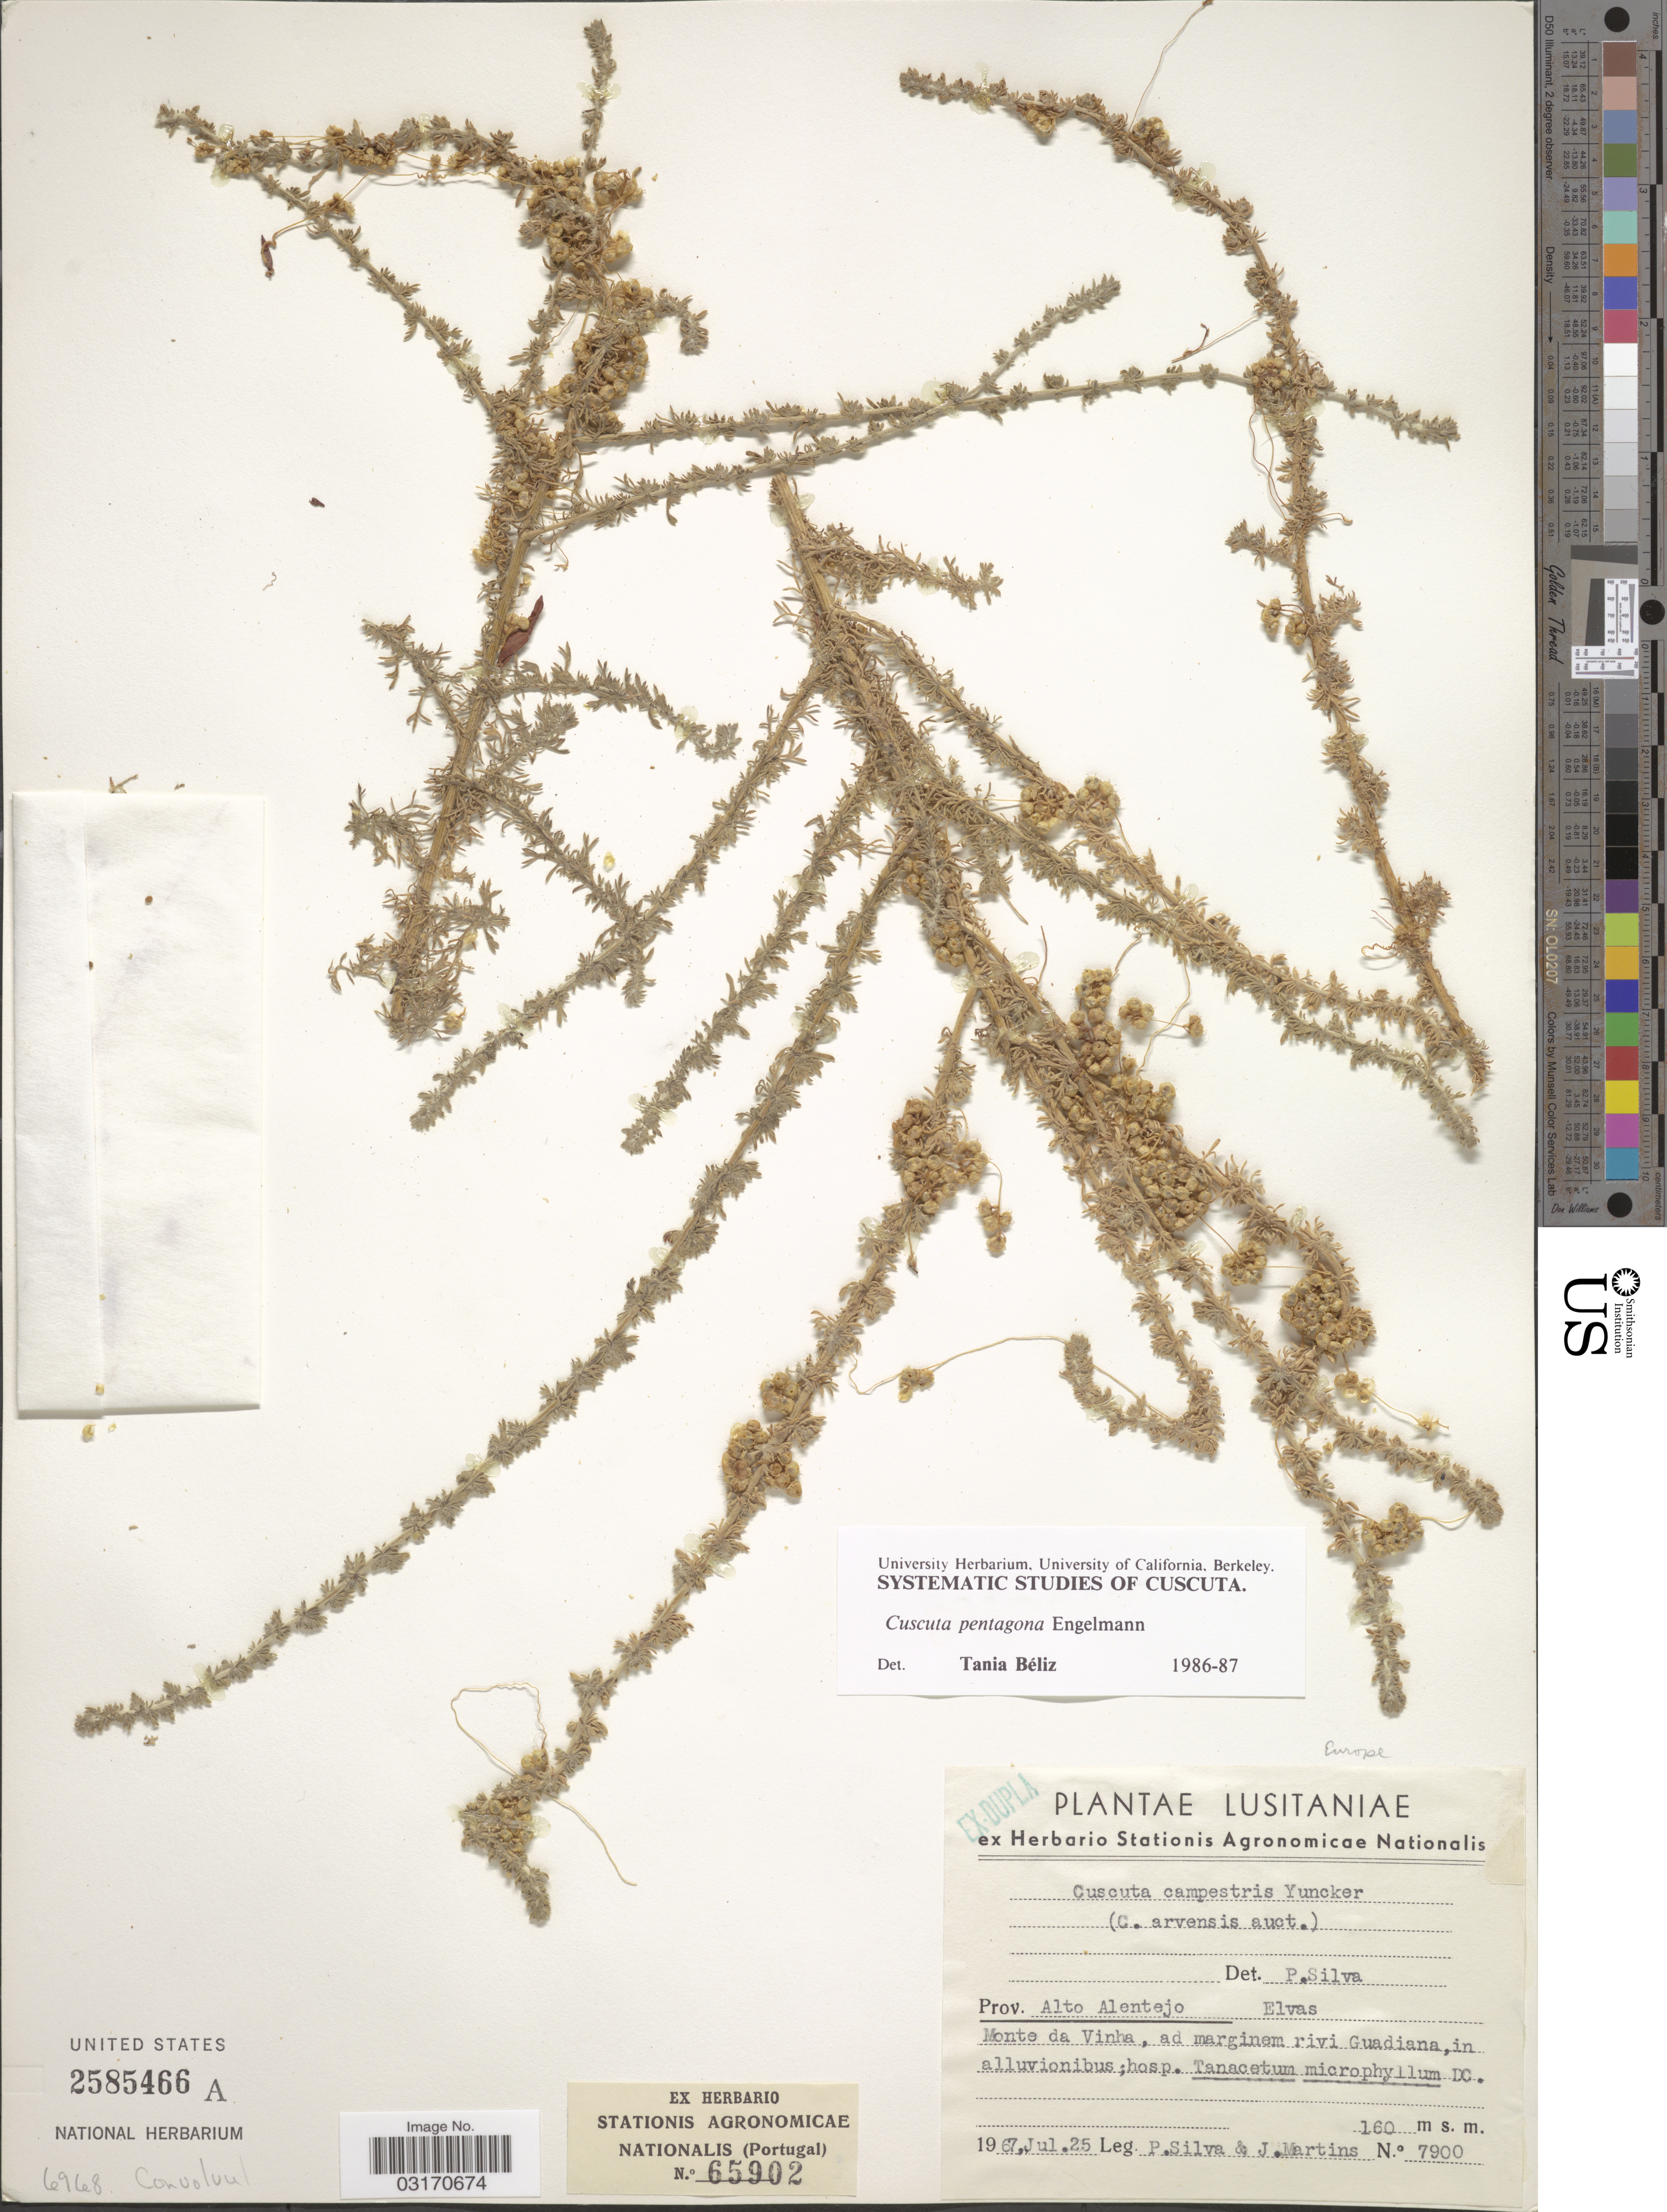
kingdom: Plantae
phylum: Tracheophyta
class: Magnoliopsida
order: Solanales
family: Convolvulaceae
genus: Cuscuta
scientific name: Cuscuta pentagona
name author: Engelm.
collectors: P. Silva & J. Martins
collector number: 7900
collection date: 1967-07-25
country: Portugal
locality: Lusitaniae. Prov. Alto Alentejo Elvas. Monte da Vinha, ad marginem rivi Guadiana.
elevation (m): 160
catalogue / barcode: US 2585466A